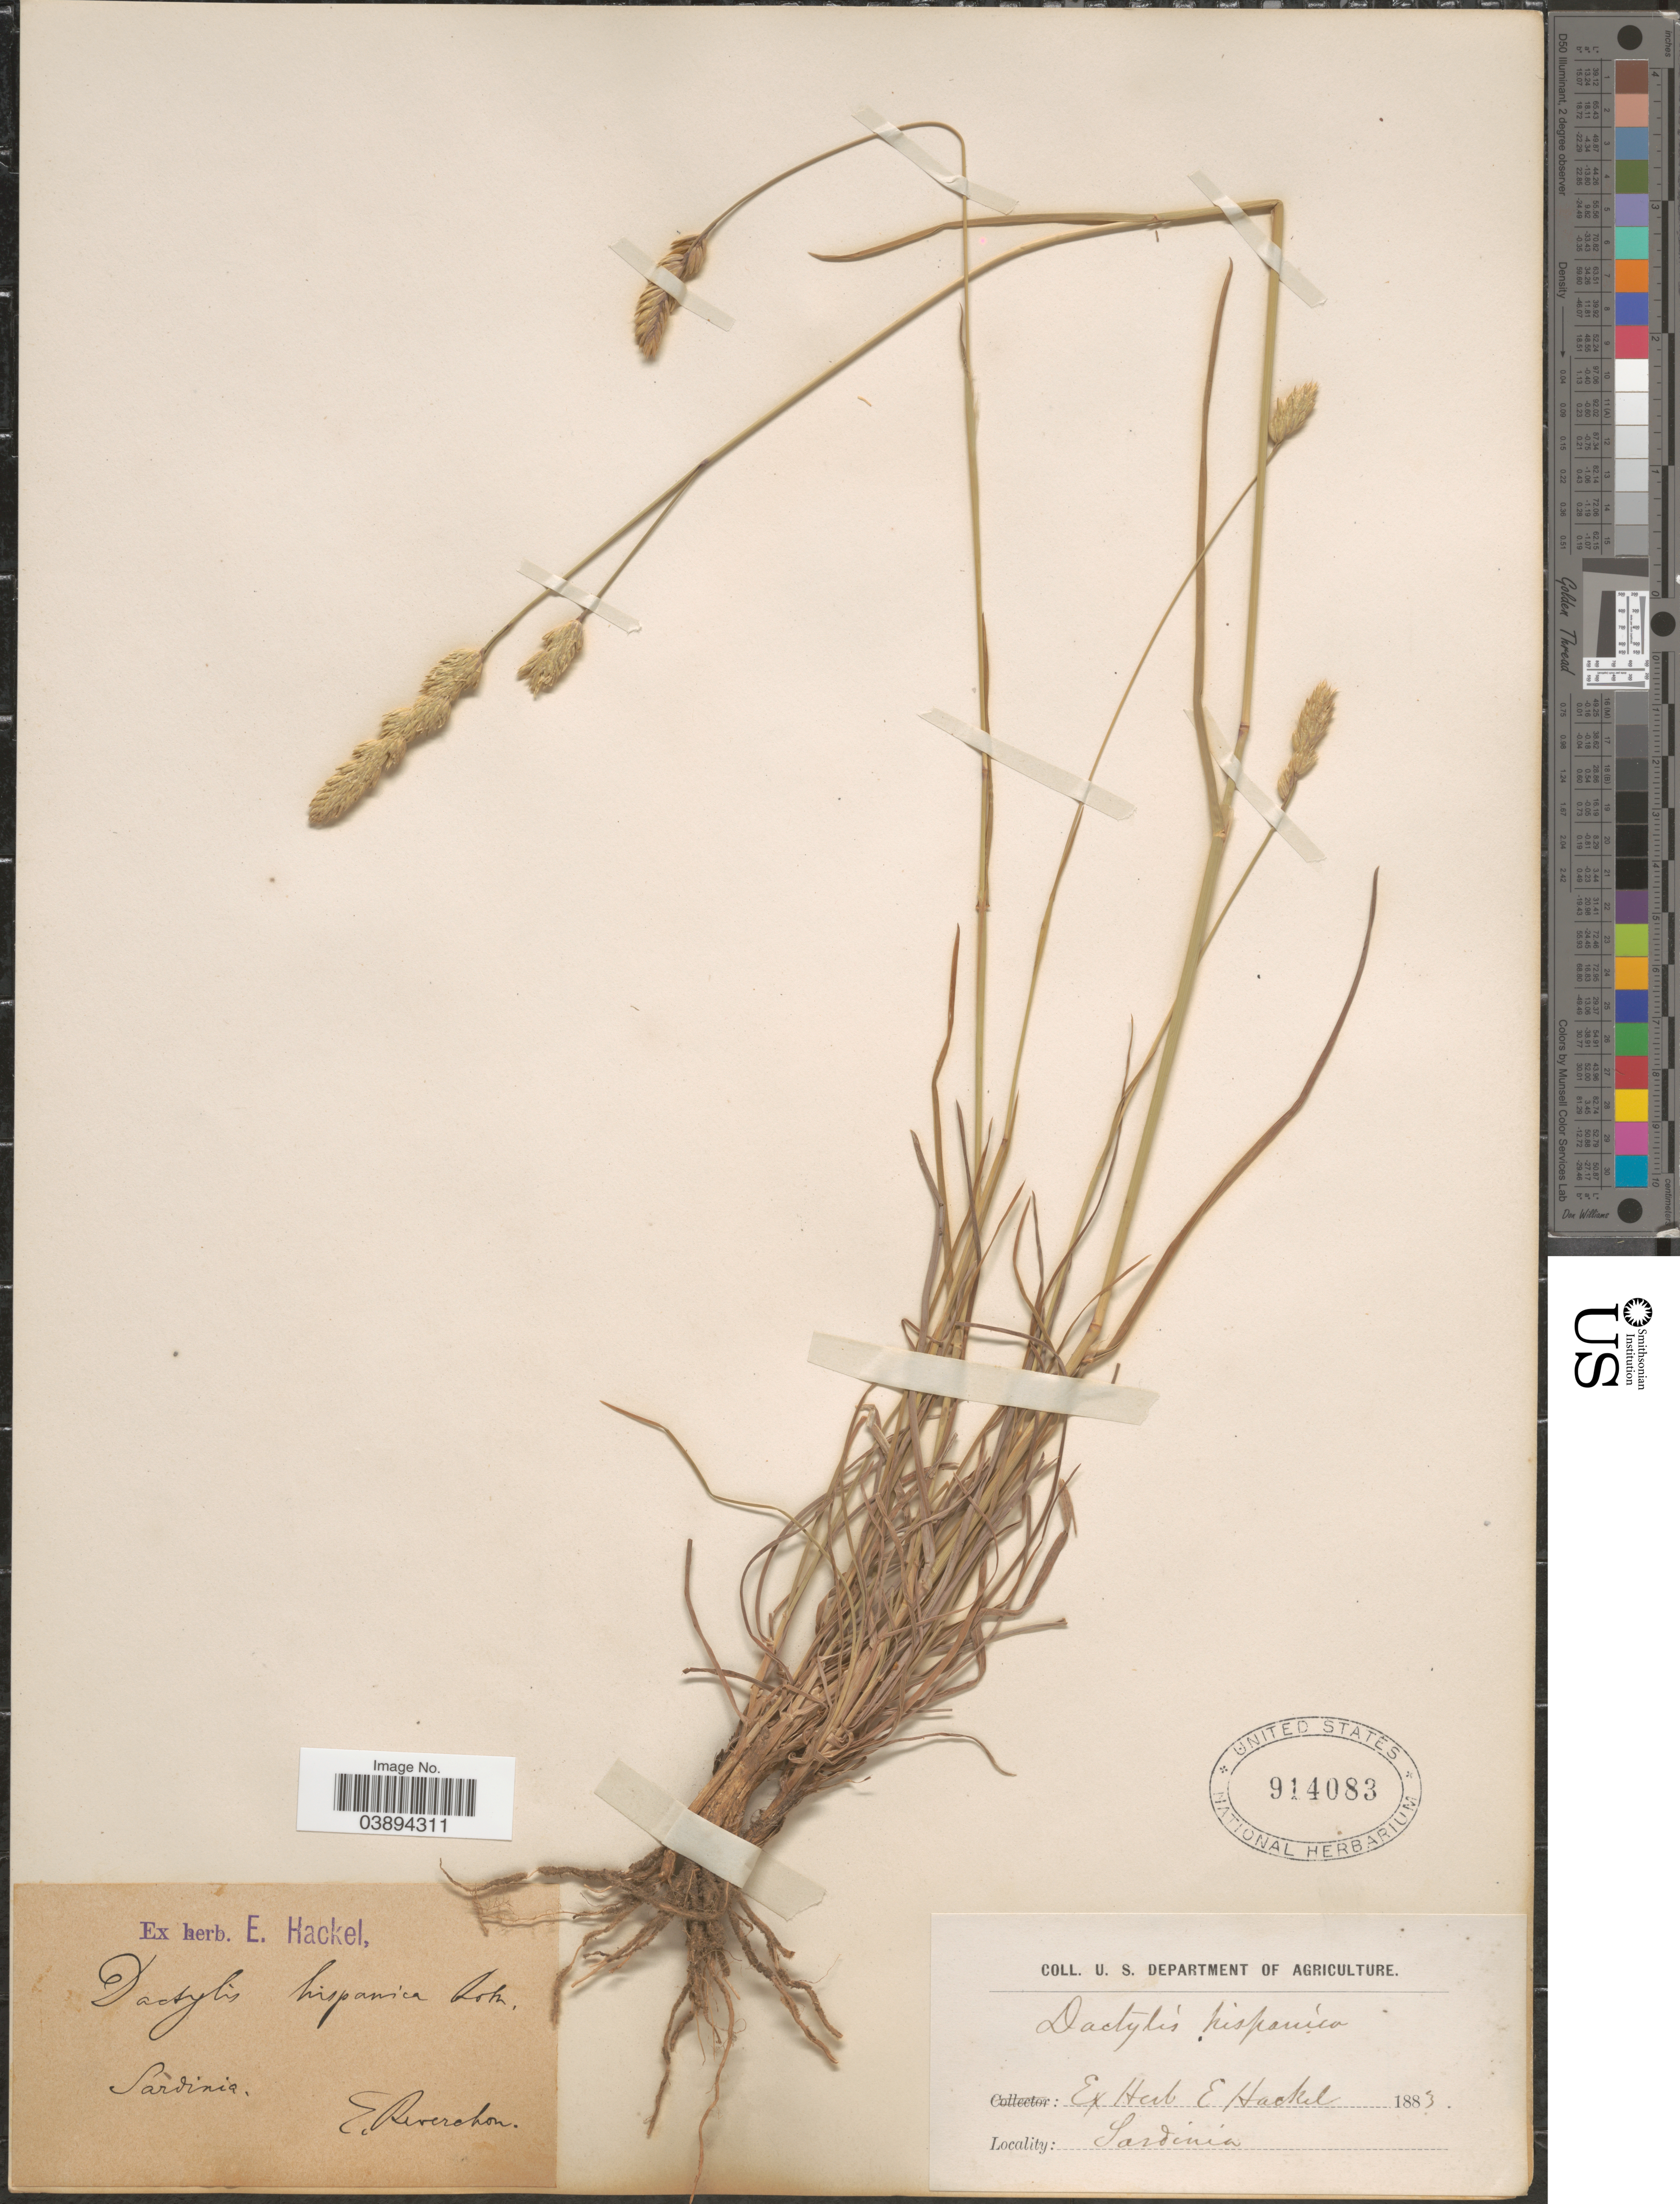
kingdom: Plantae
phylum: Tracheophyta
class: Liliopsida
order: Poales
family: Poaceae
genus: Dactylis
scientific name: Dactylis glomerata subsp. hispanica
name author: (Roth) Nyman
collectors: E. Reverchon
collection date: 1883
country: Italy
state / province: Sardegna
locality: Sardinia.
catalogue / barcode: US 914083